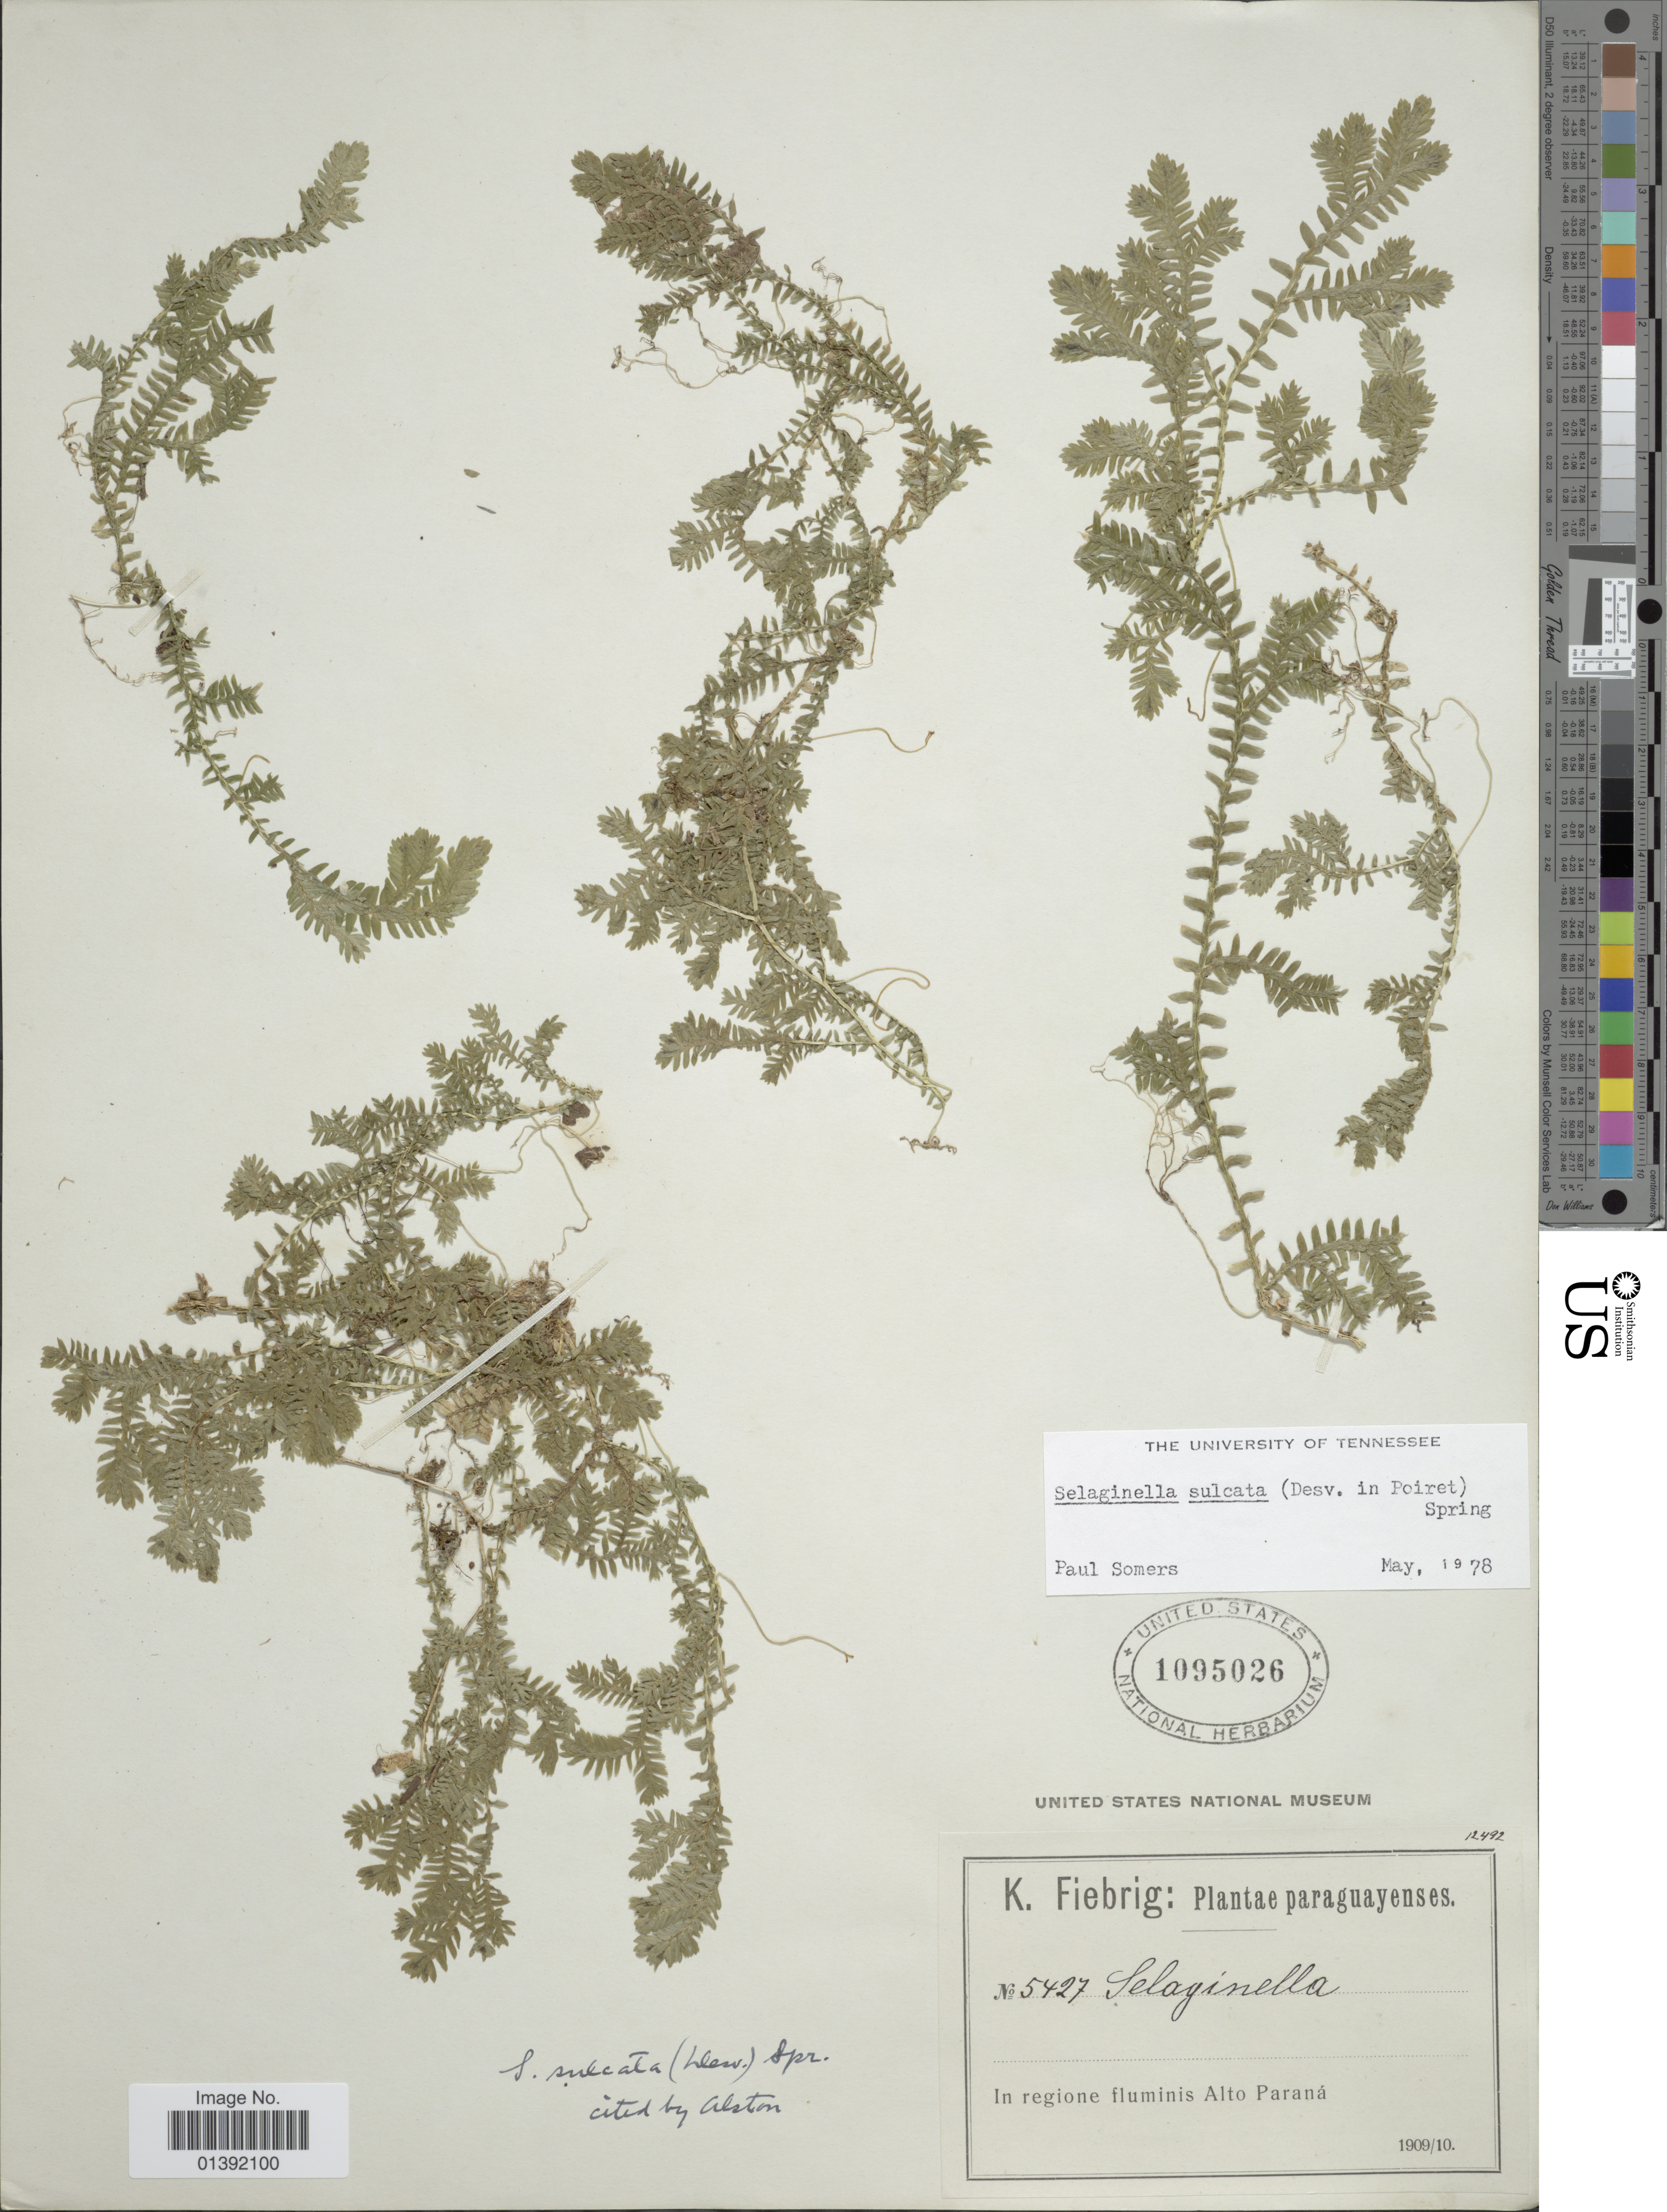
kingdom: Plantae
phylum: Tracheophyta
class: Lycopodiopsida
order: Selaginellales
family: Selaginellaceae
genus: Selaginella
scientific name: Selaginella sulcata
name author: (Desv. ex Poir.) Spring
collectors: K. Fiebrig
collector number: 5427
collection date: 1909/1910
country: Paraguay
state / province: Alto Parana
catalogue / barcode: US 1095026